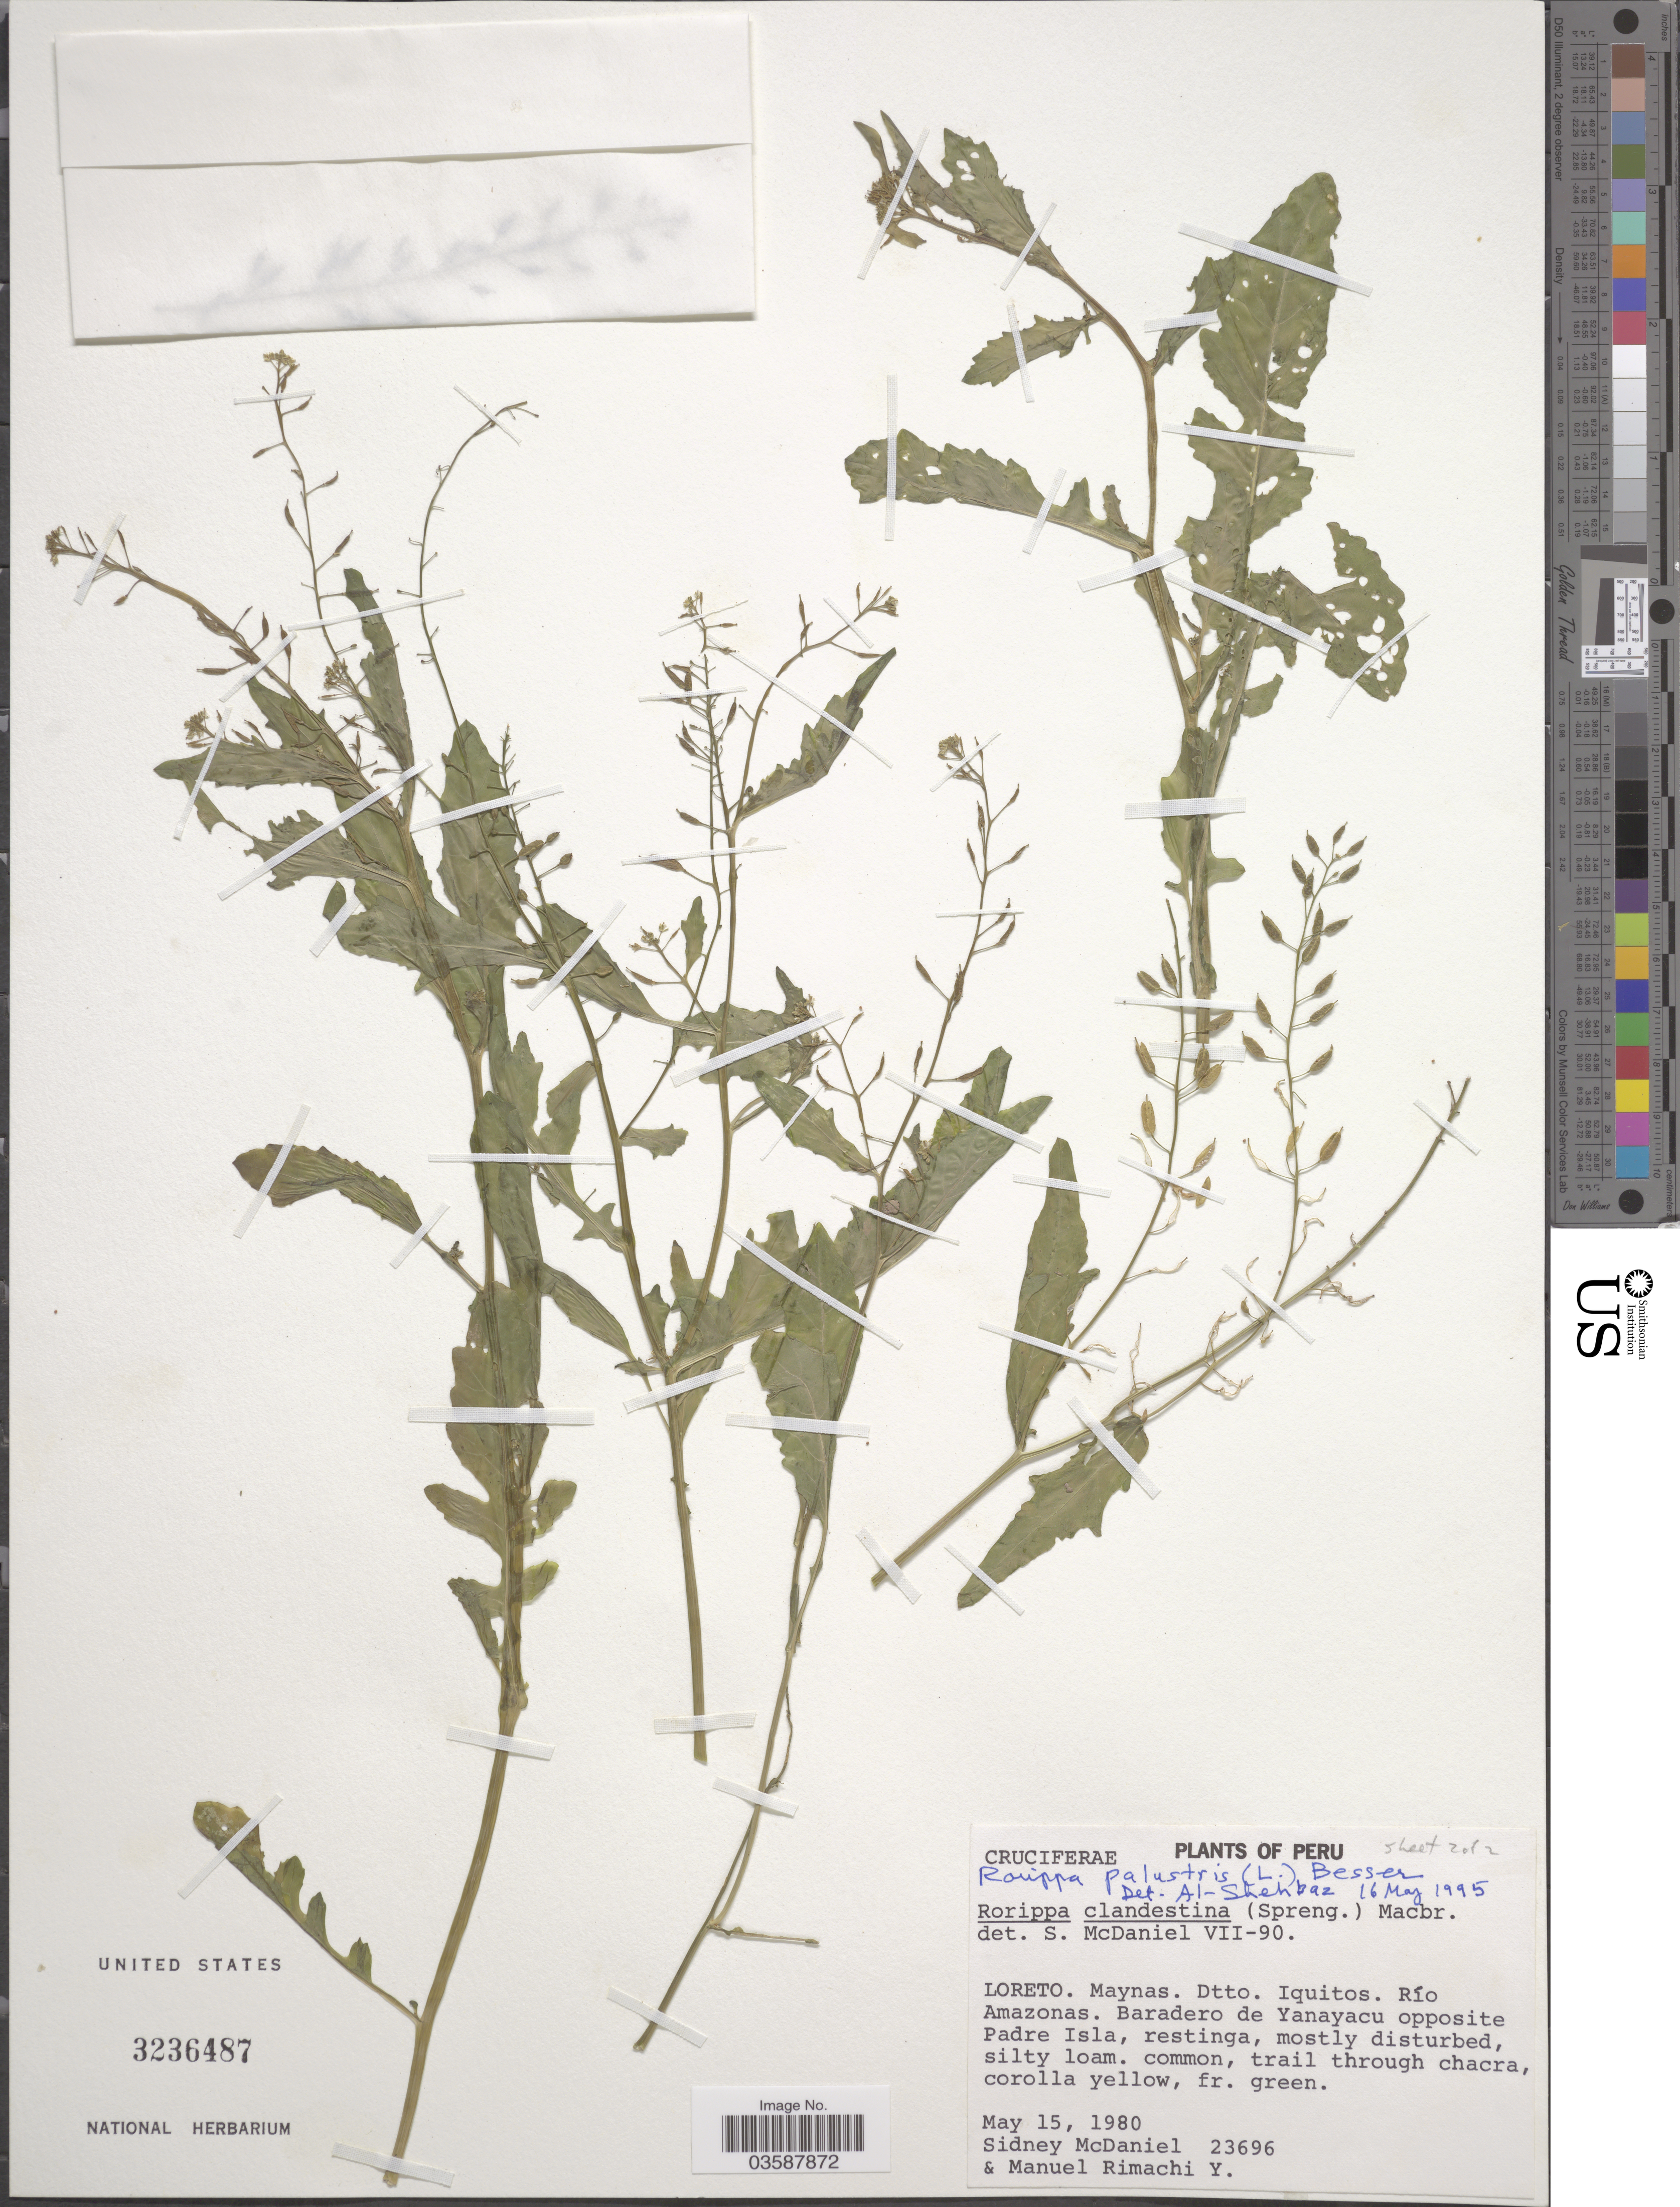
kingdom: Plantae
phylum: Tracheophyta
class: Magnoliopsida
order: Brassicales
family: Brassicaceae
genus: Rorippa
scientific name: Rorippa palustris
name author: (L.) Besser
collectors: S. McDaniel & M. Rimachi Y.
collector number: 23696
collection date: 1980-05-15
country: Peru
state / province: Loreto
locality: Maynas. Dtto. Iquitos. Río Amazonas. Baradero de Yanayacu opposite Padre Isla.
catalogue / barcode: US 3236487